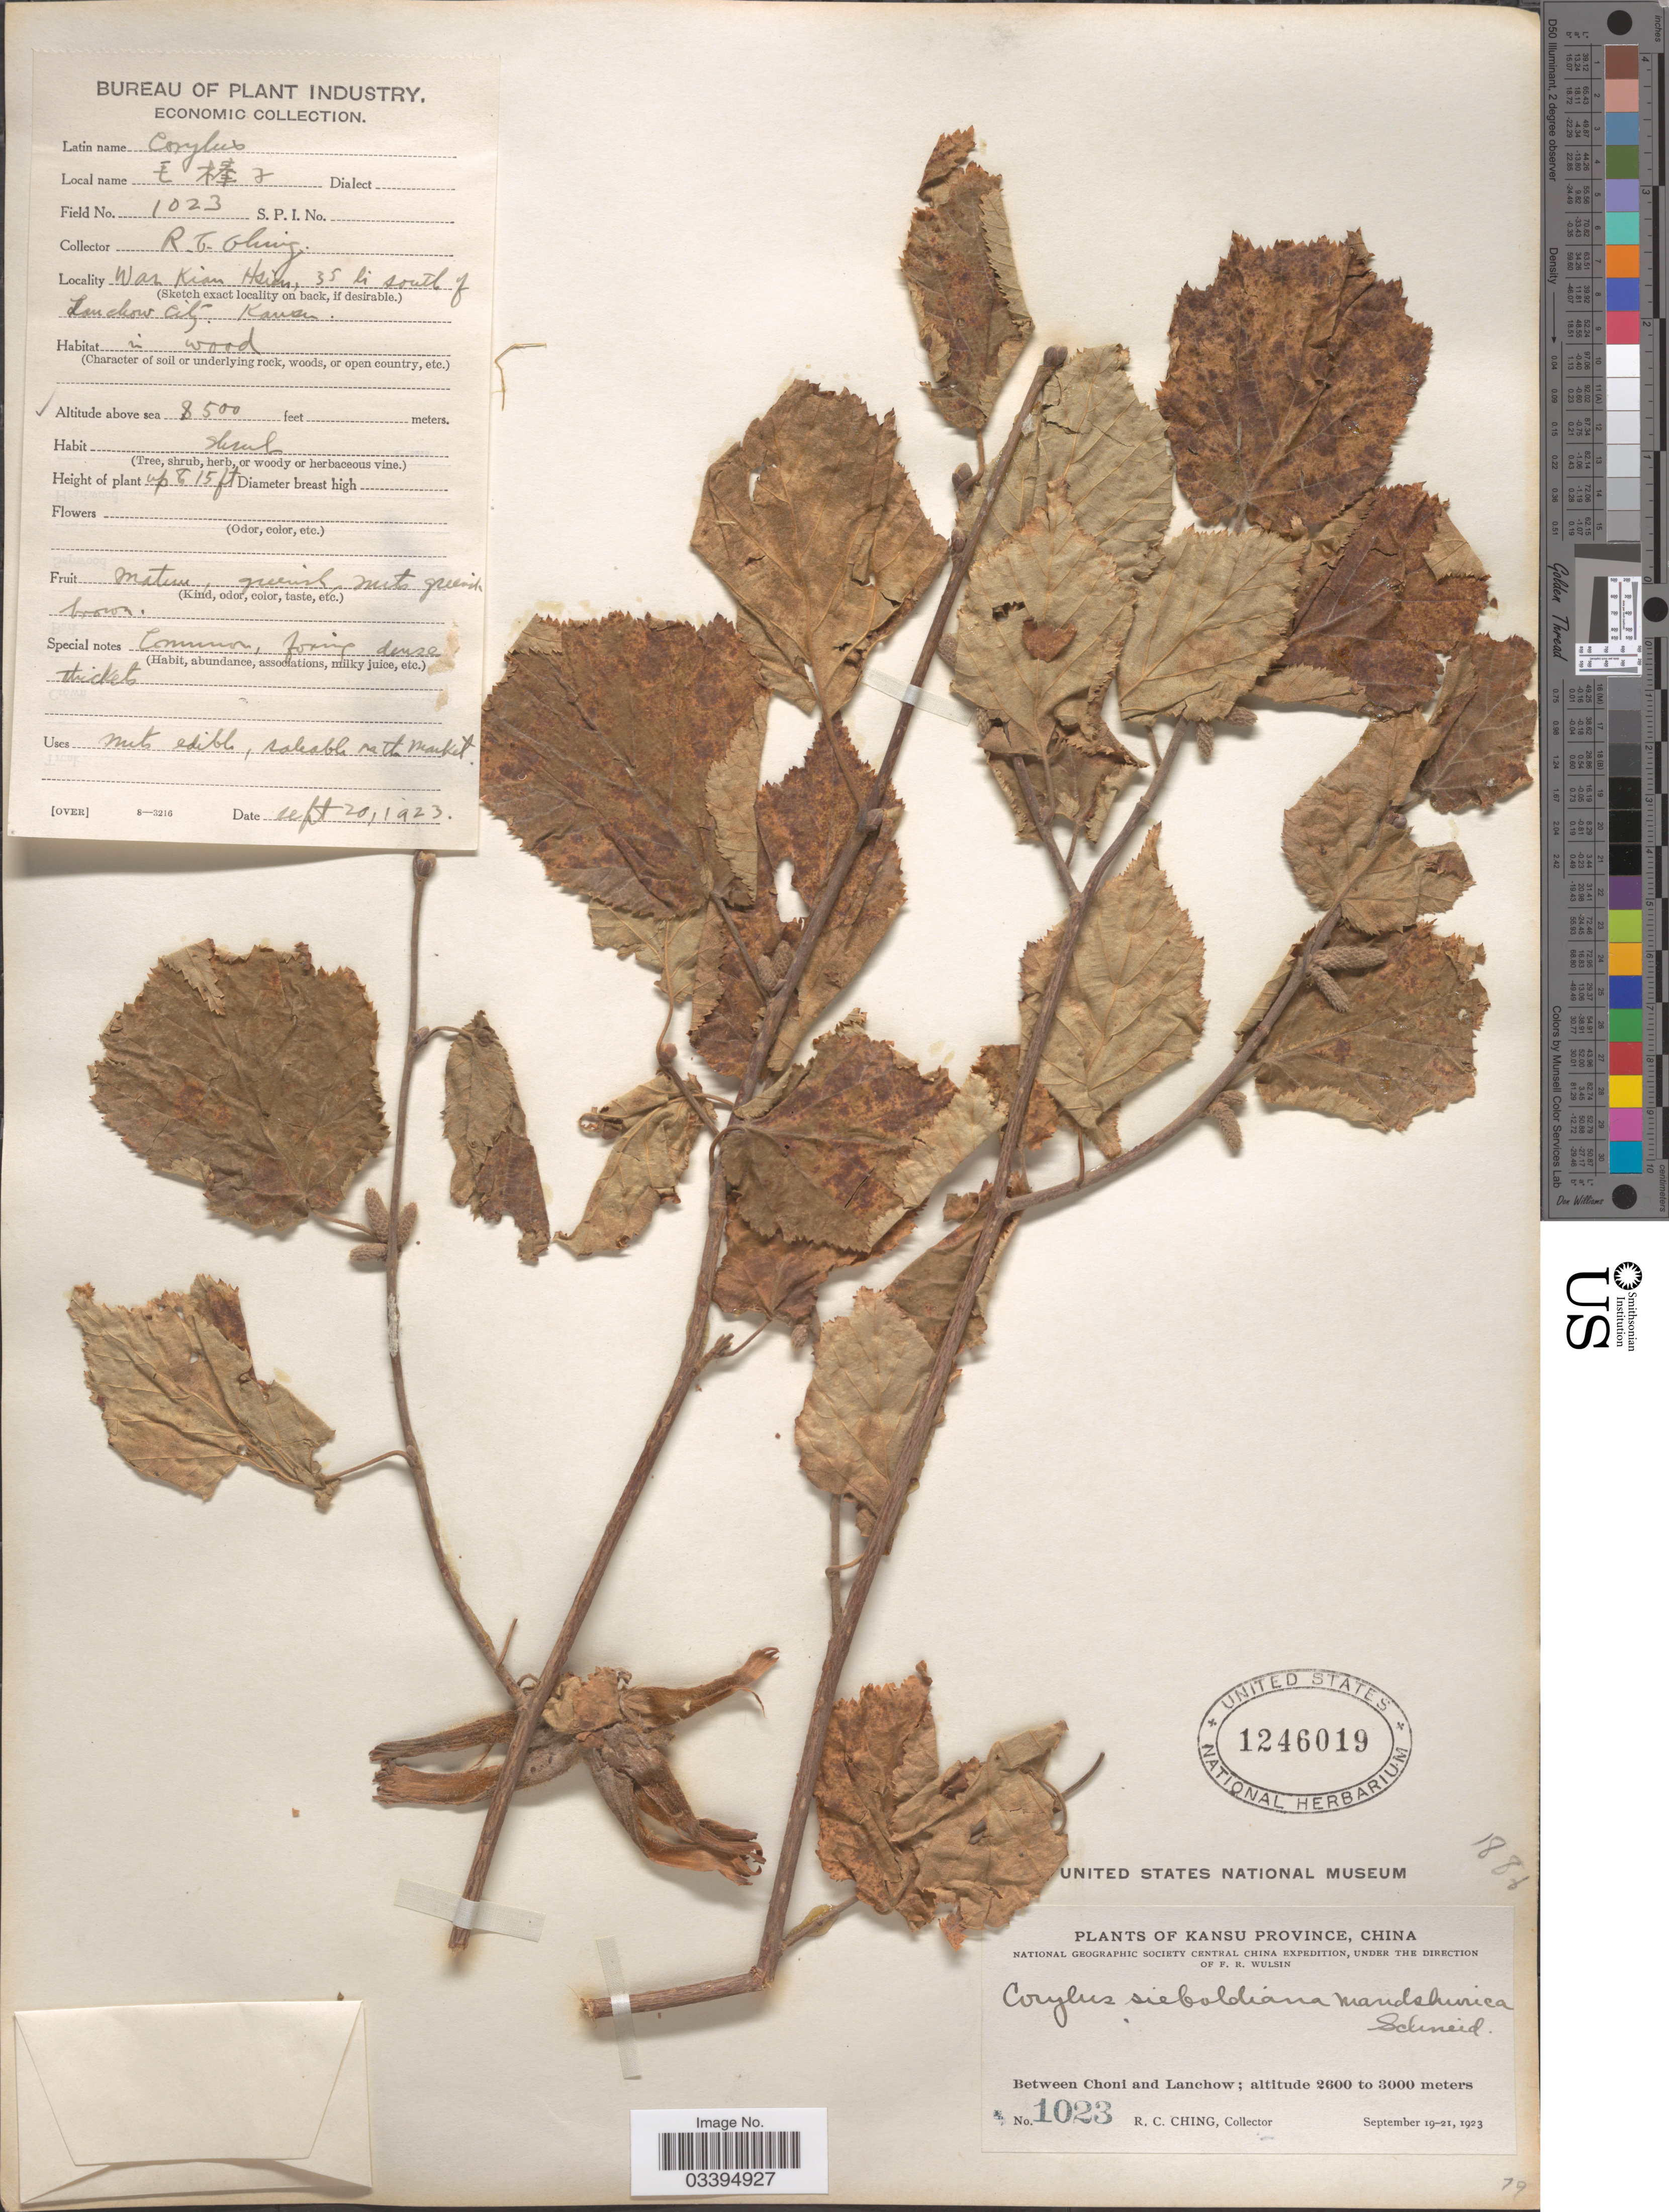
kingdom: Plantae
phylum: Tracheophyta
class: Magnoliopsida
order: Fagales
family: Betulaceae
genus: Corylus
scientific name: Corylus sieboldiana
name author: Blume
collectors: R. C. Ching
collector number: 1023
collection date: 1923-09-20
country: China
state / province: Gansu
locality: Kansu Province. Between Choni and Lanchow. War Kian Hsien, 35 li south of Lanchow City.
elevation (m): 2591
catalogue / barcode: US 1246019